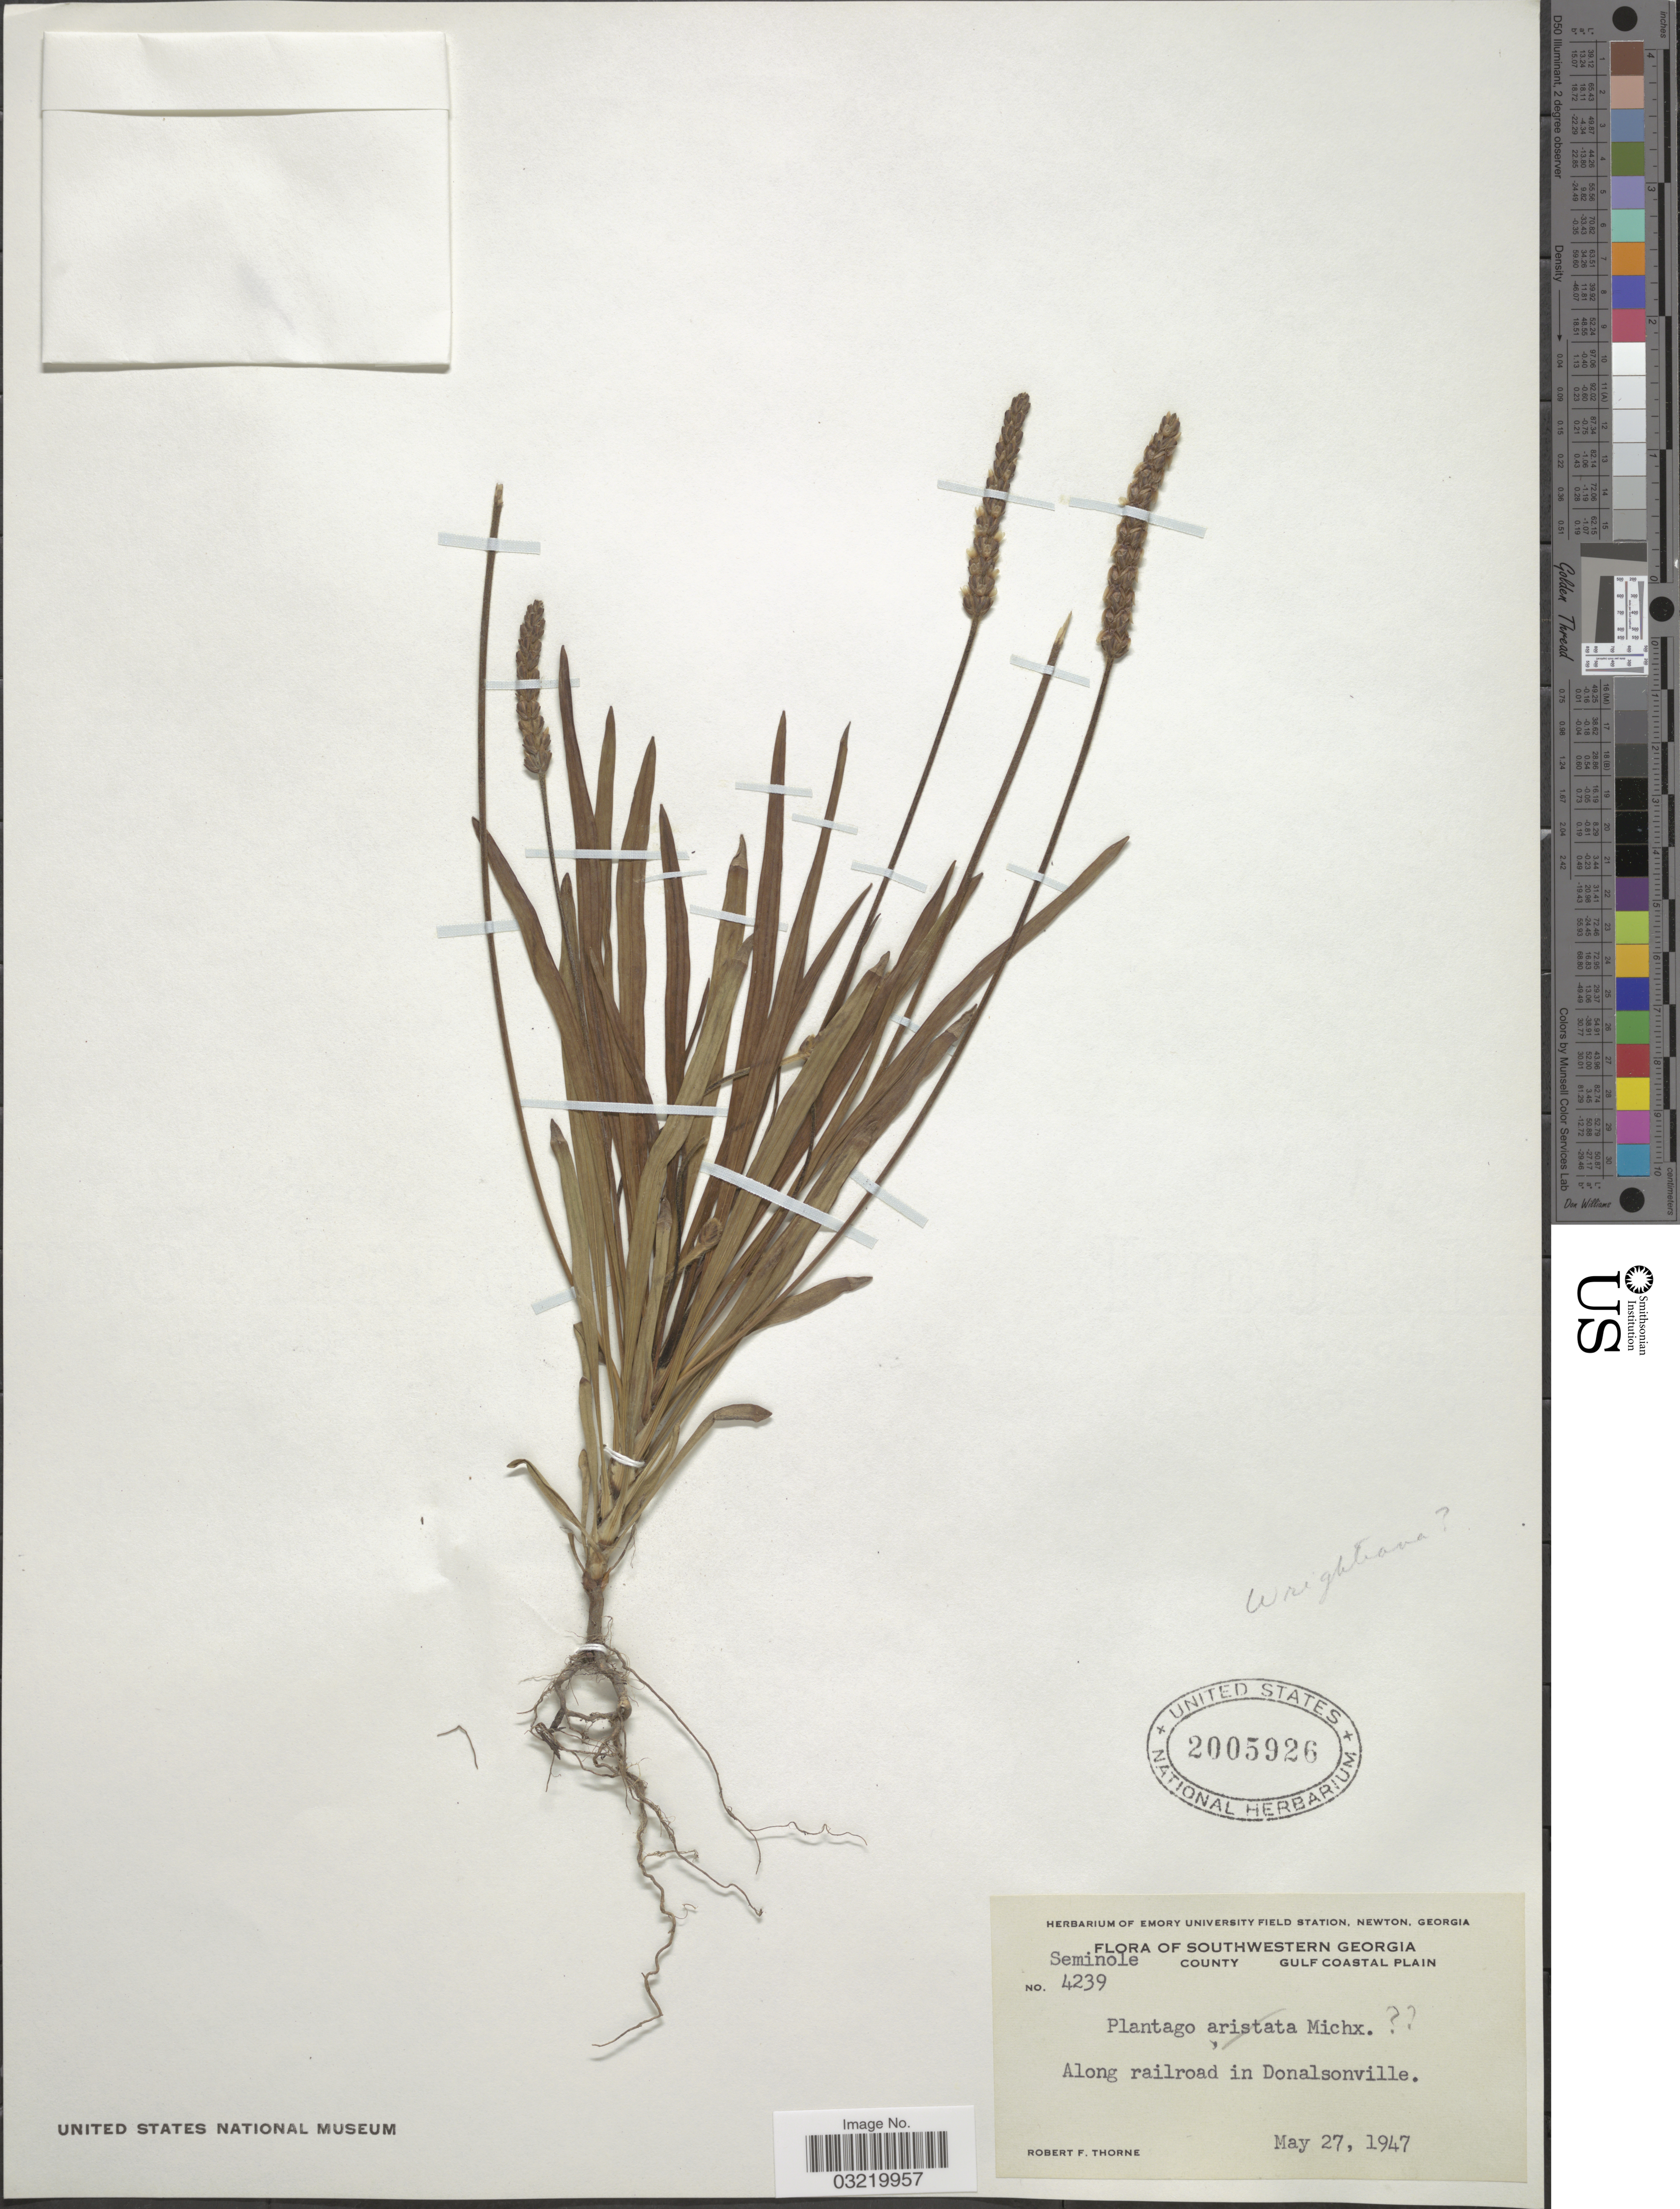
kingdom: Plantae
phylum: Tracheophyta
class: Magnoliopsida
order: Lamiales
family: Plantaginaceae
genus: Plantago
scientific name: Plantago wrightiana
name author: Decne. ex A. DC.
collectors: R. F. Thorne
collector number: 4239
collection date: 1947-05-27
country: United States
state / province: Georgia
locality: Southwestern Georgia. Seminole County Gulf Coastal Plain. Along railroad in Donalsonville.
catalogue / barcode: US 2005926